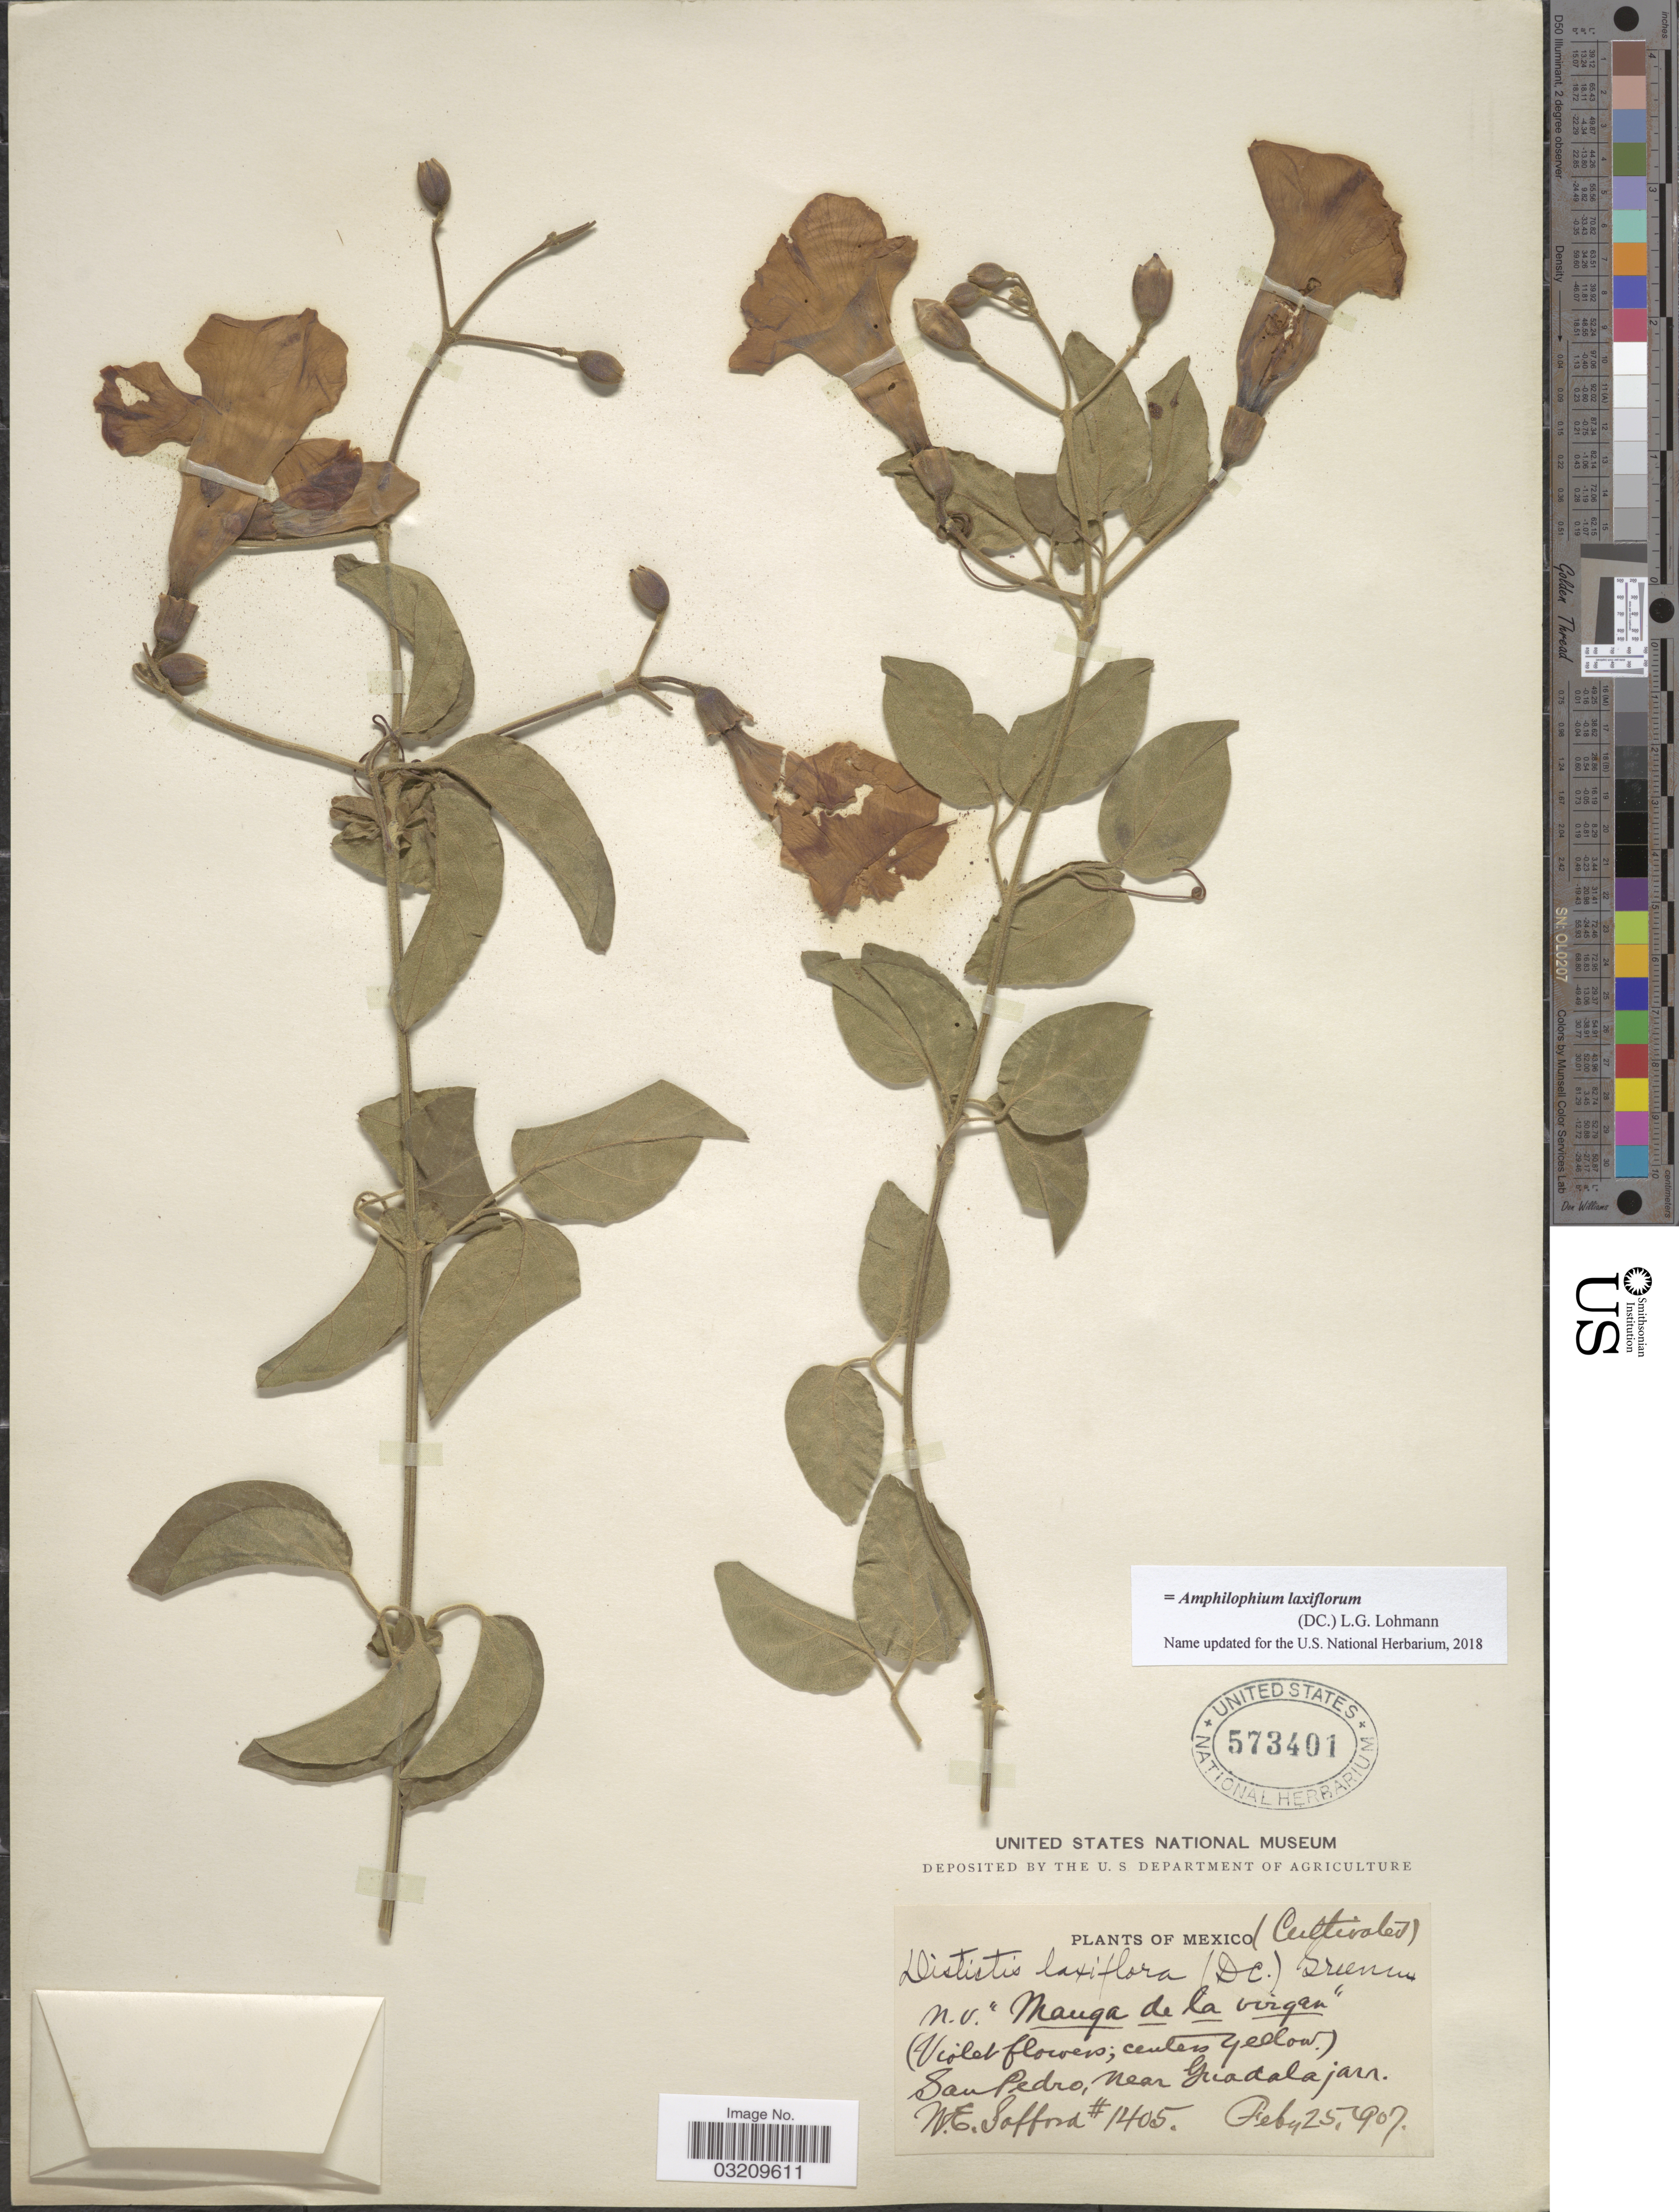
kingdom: Plantae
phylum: Tracheophyta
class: Magnoliopsida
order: Lamiales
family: Bignoniaceae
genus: Amphilophium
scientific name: Amphilophium laxiflorum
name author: (DC.) L.G. Lohmann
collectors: W. E. Safford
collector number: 1405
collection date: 1907-02-25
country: Mexico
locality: San Pedro, near Guadalajara.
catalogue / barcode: US 573401